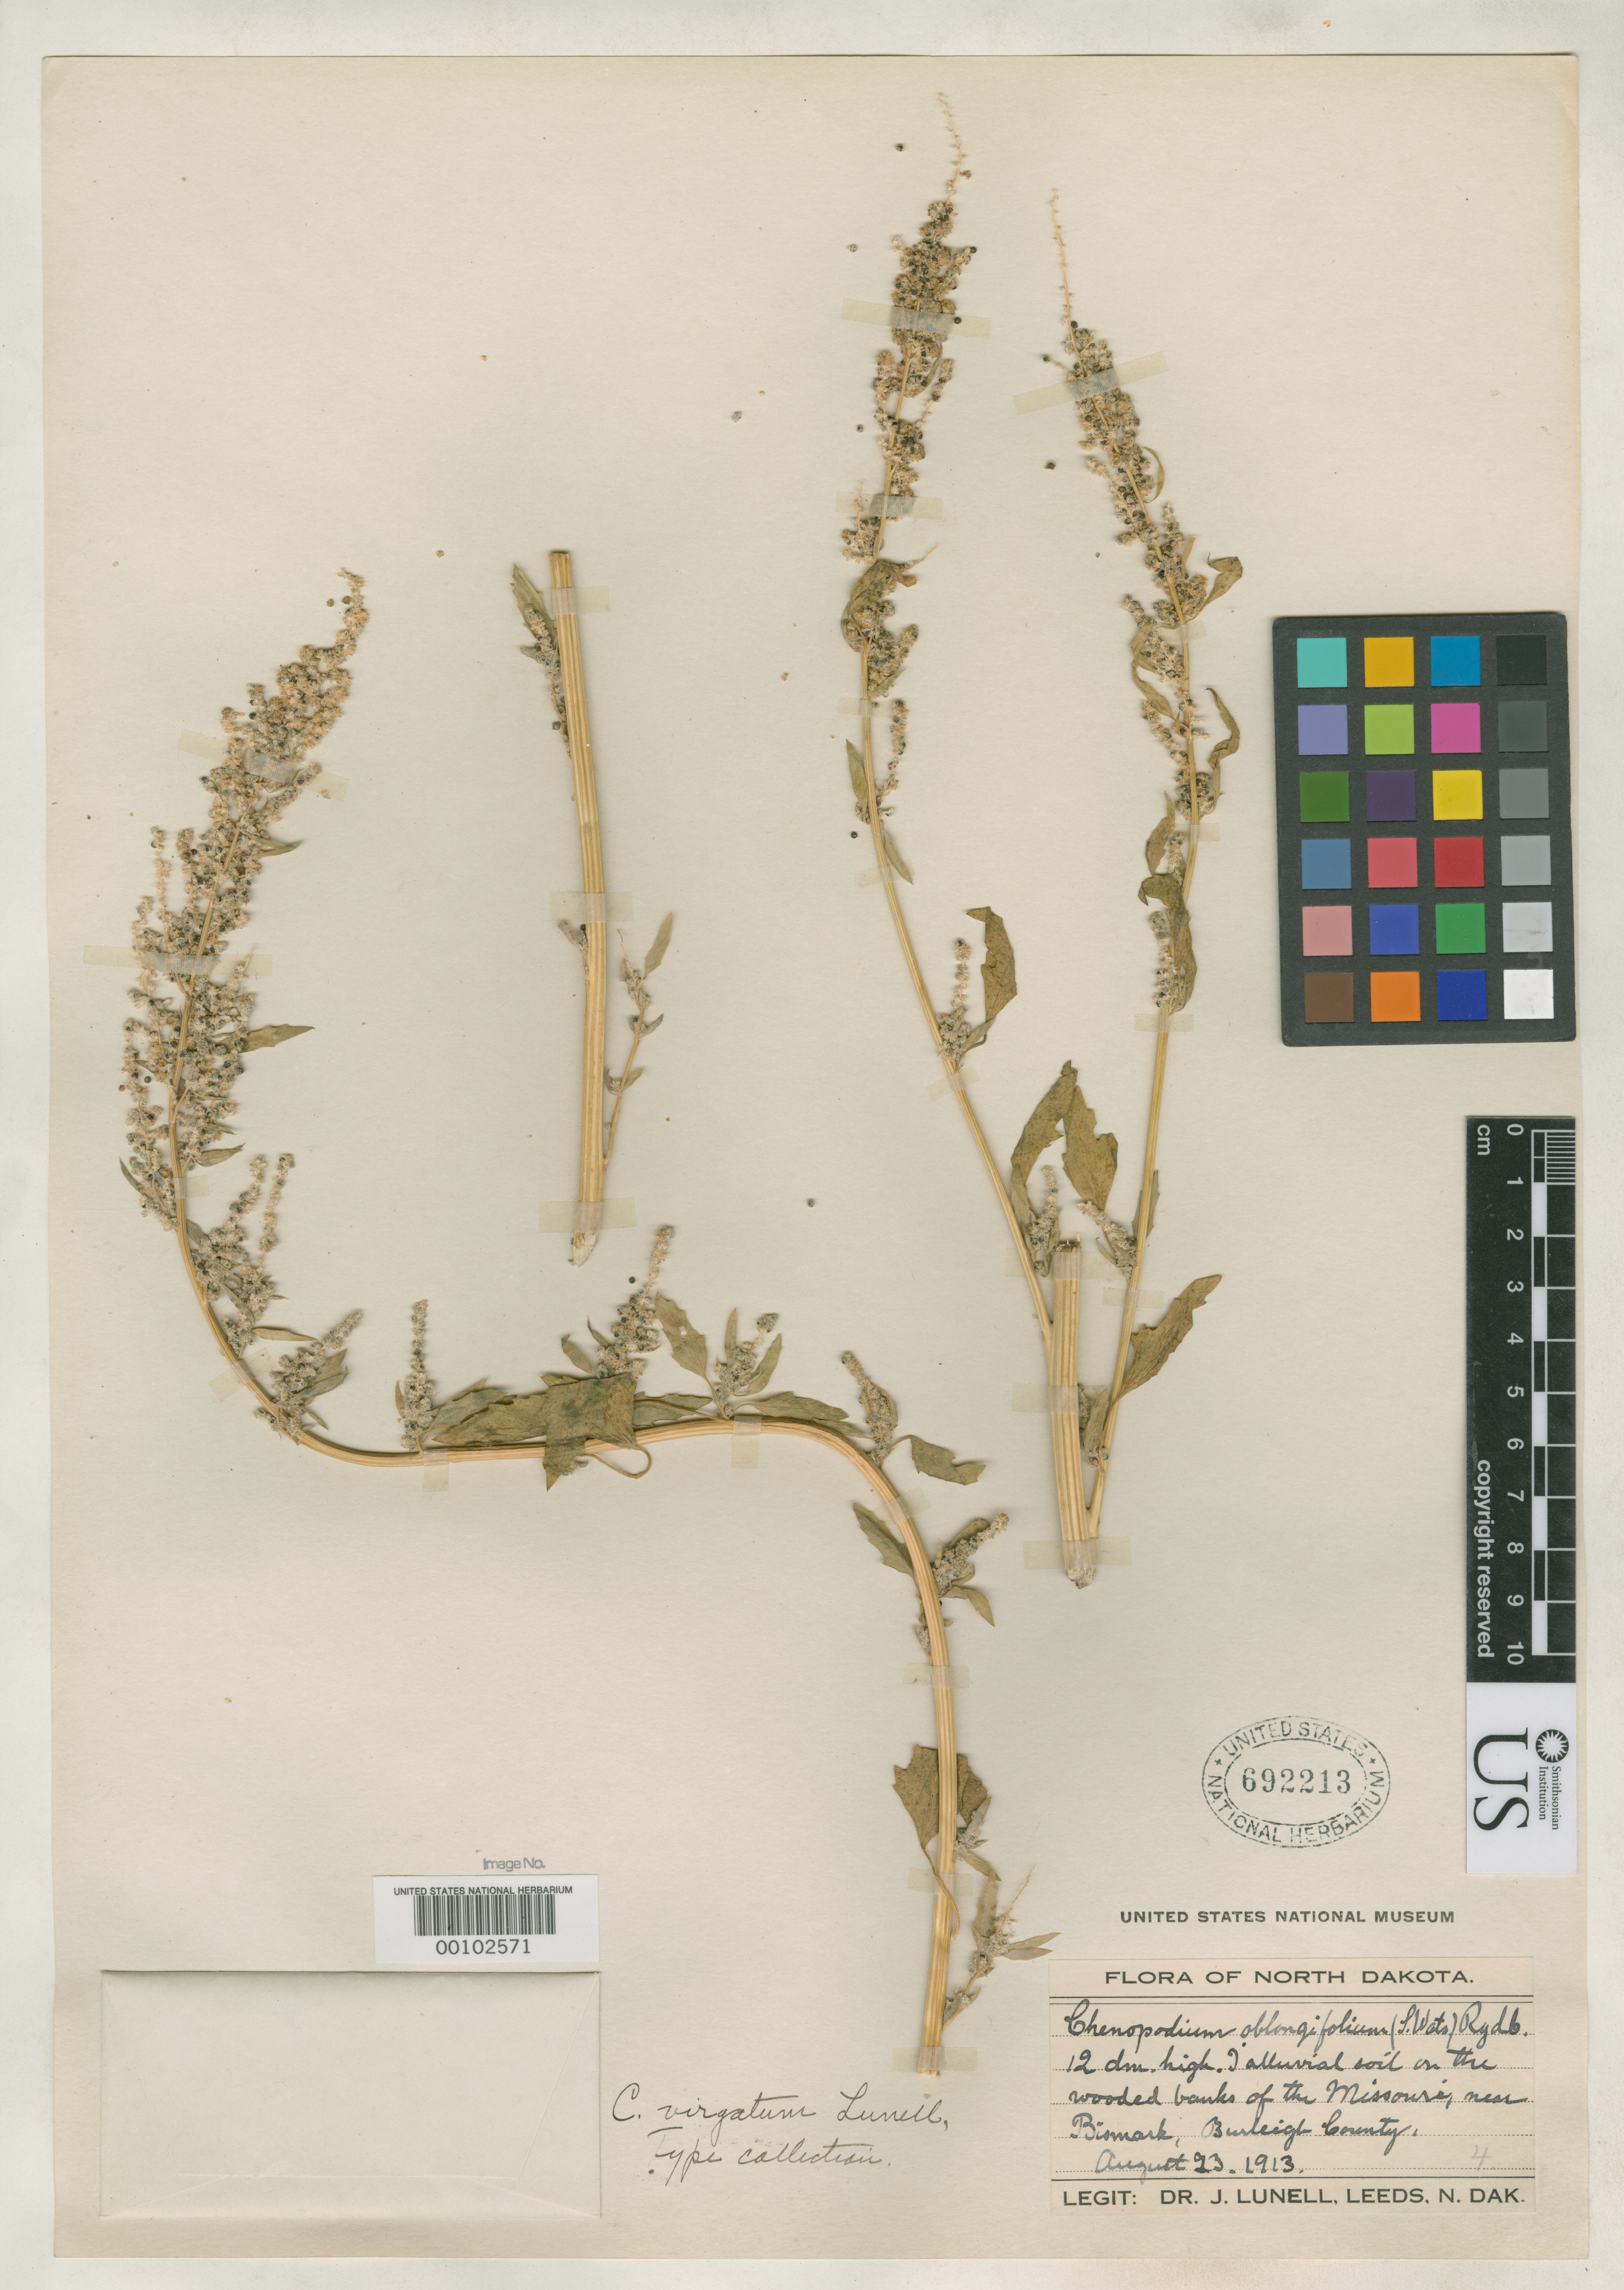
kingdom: Plantae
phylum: Tracheophyta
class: Magnoliopsida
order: Caryophyllales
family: Amaranthaceae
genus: Chenopodium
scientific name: Chenopodium virgatum Lunell, nom. illeg.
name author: Lunell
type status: Isotype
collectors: J. Lunell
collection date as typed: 23 Aug 1913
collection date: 1913-08-23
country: United States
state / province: North Dakota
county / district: Burleigh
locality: Banks of the Missouri, Bismark.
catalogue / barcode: US 692213